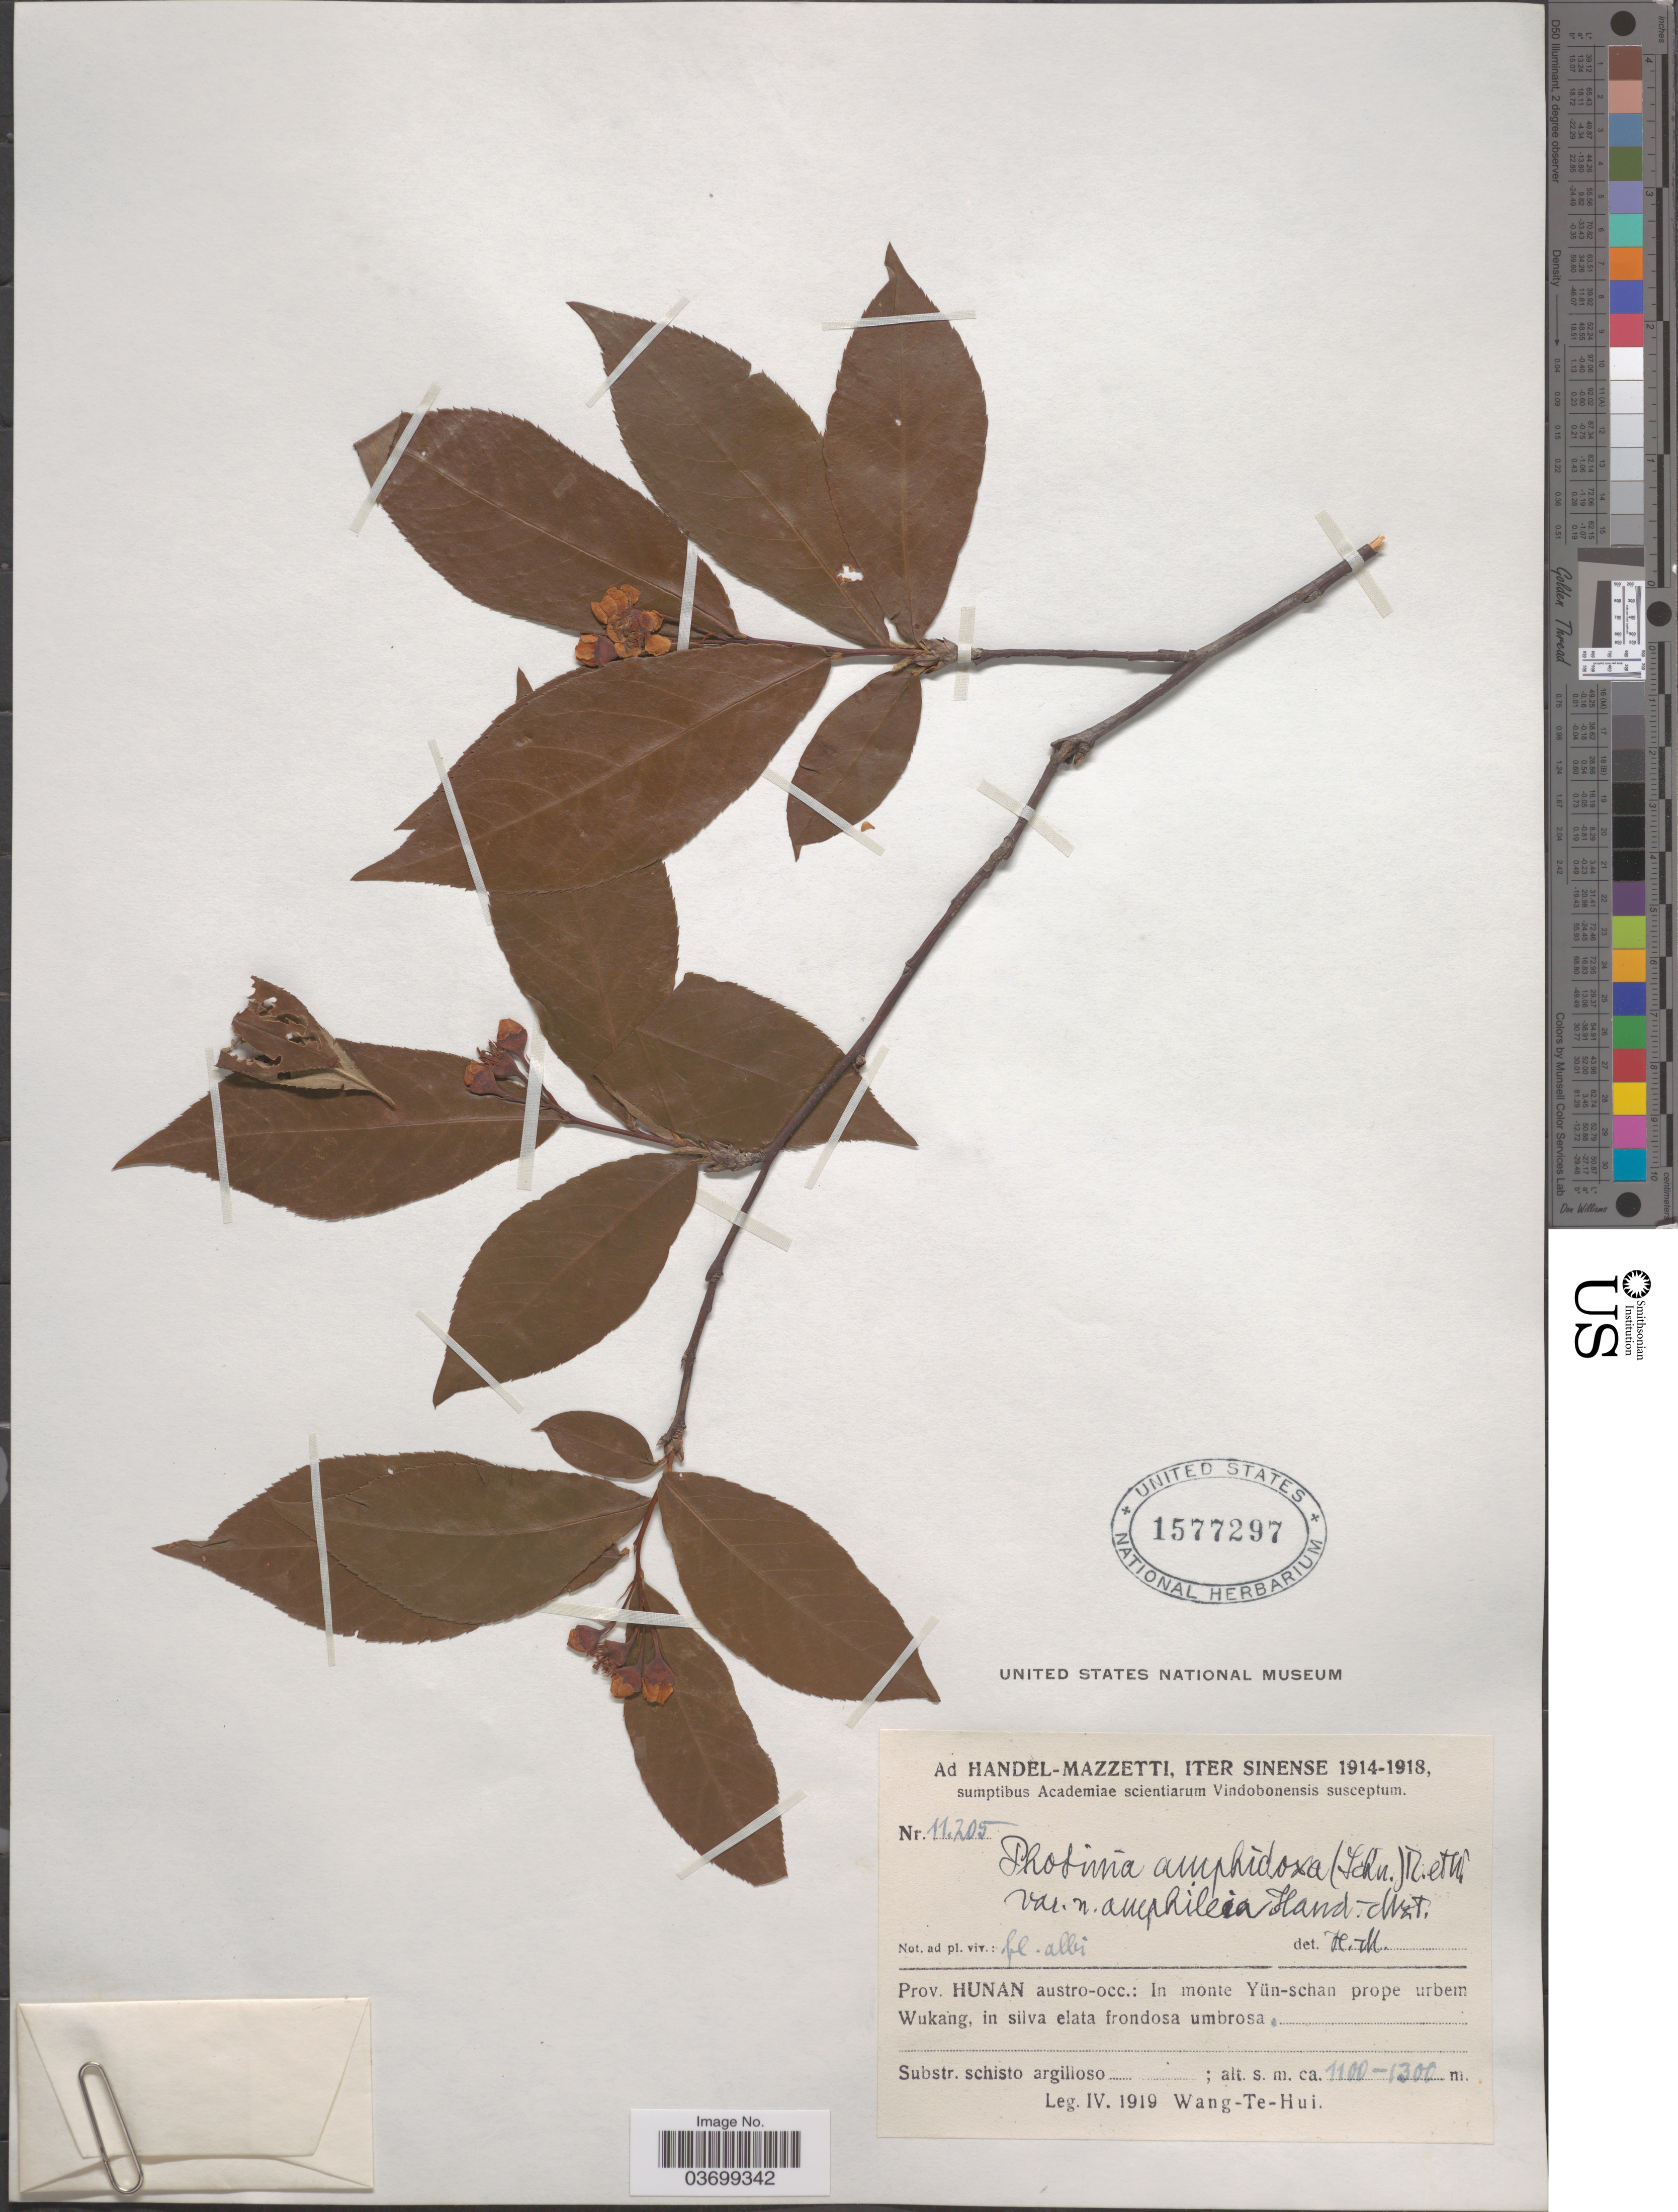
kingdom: Plantae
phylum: Tracheophyta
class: Magnoliopsida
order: Rosales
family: Rosaceae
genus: Photinia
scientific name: Photinia amphidoxa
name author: Rehder & E.H. Wilson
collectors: T. H. Wang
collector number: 11205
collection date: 1919-04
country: China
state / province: Hunan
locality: Iter Sinense. Prov. Hunan austro-occ.: In monte Yün-schan prope urbem Wukang, in silva elata frondosa umbrosa.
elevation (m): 1100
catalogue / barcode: US 1577297